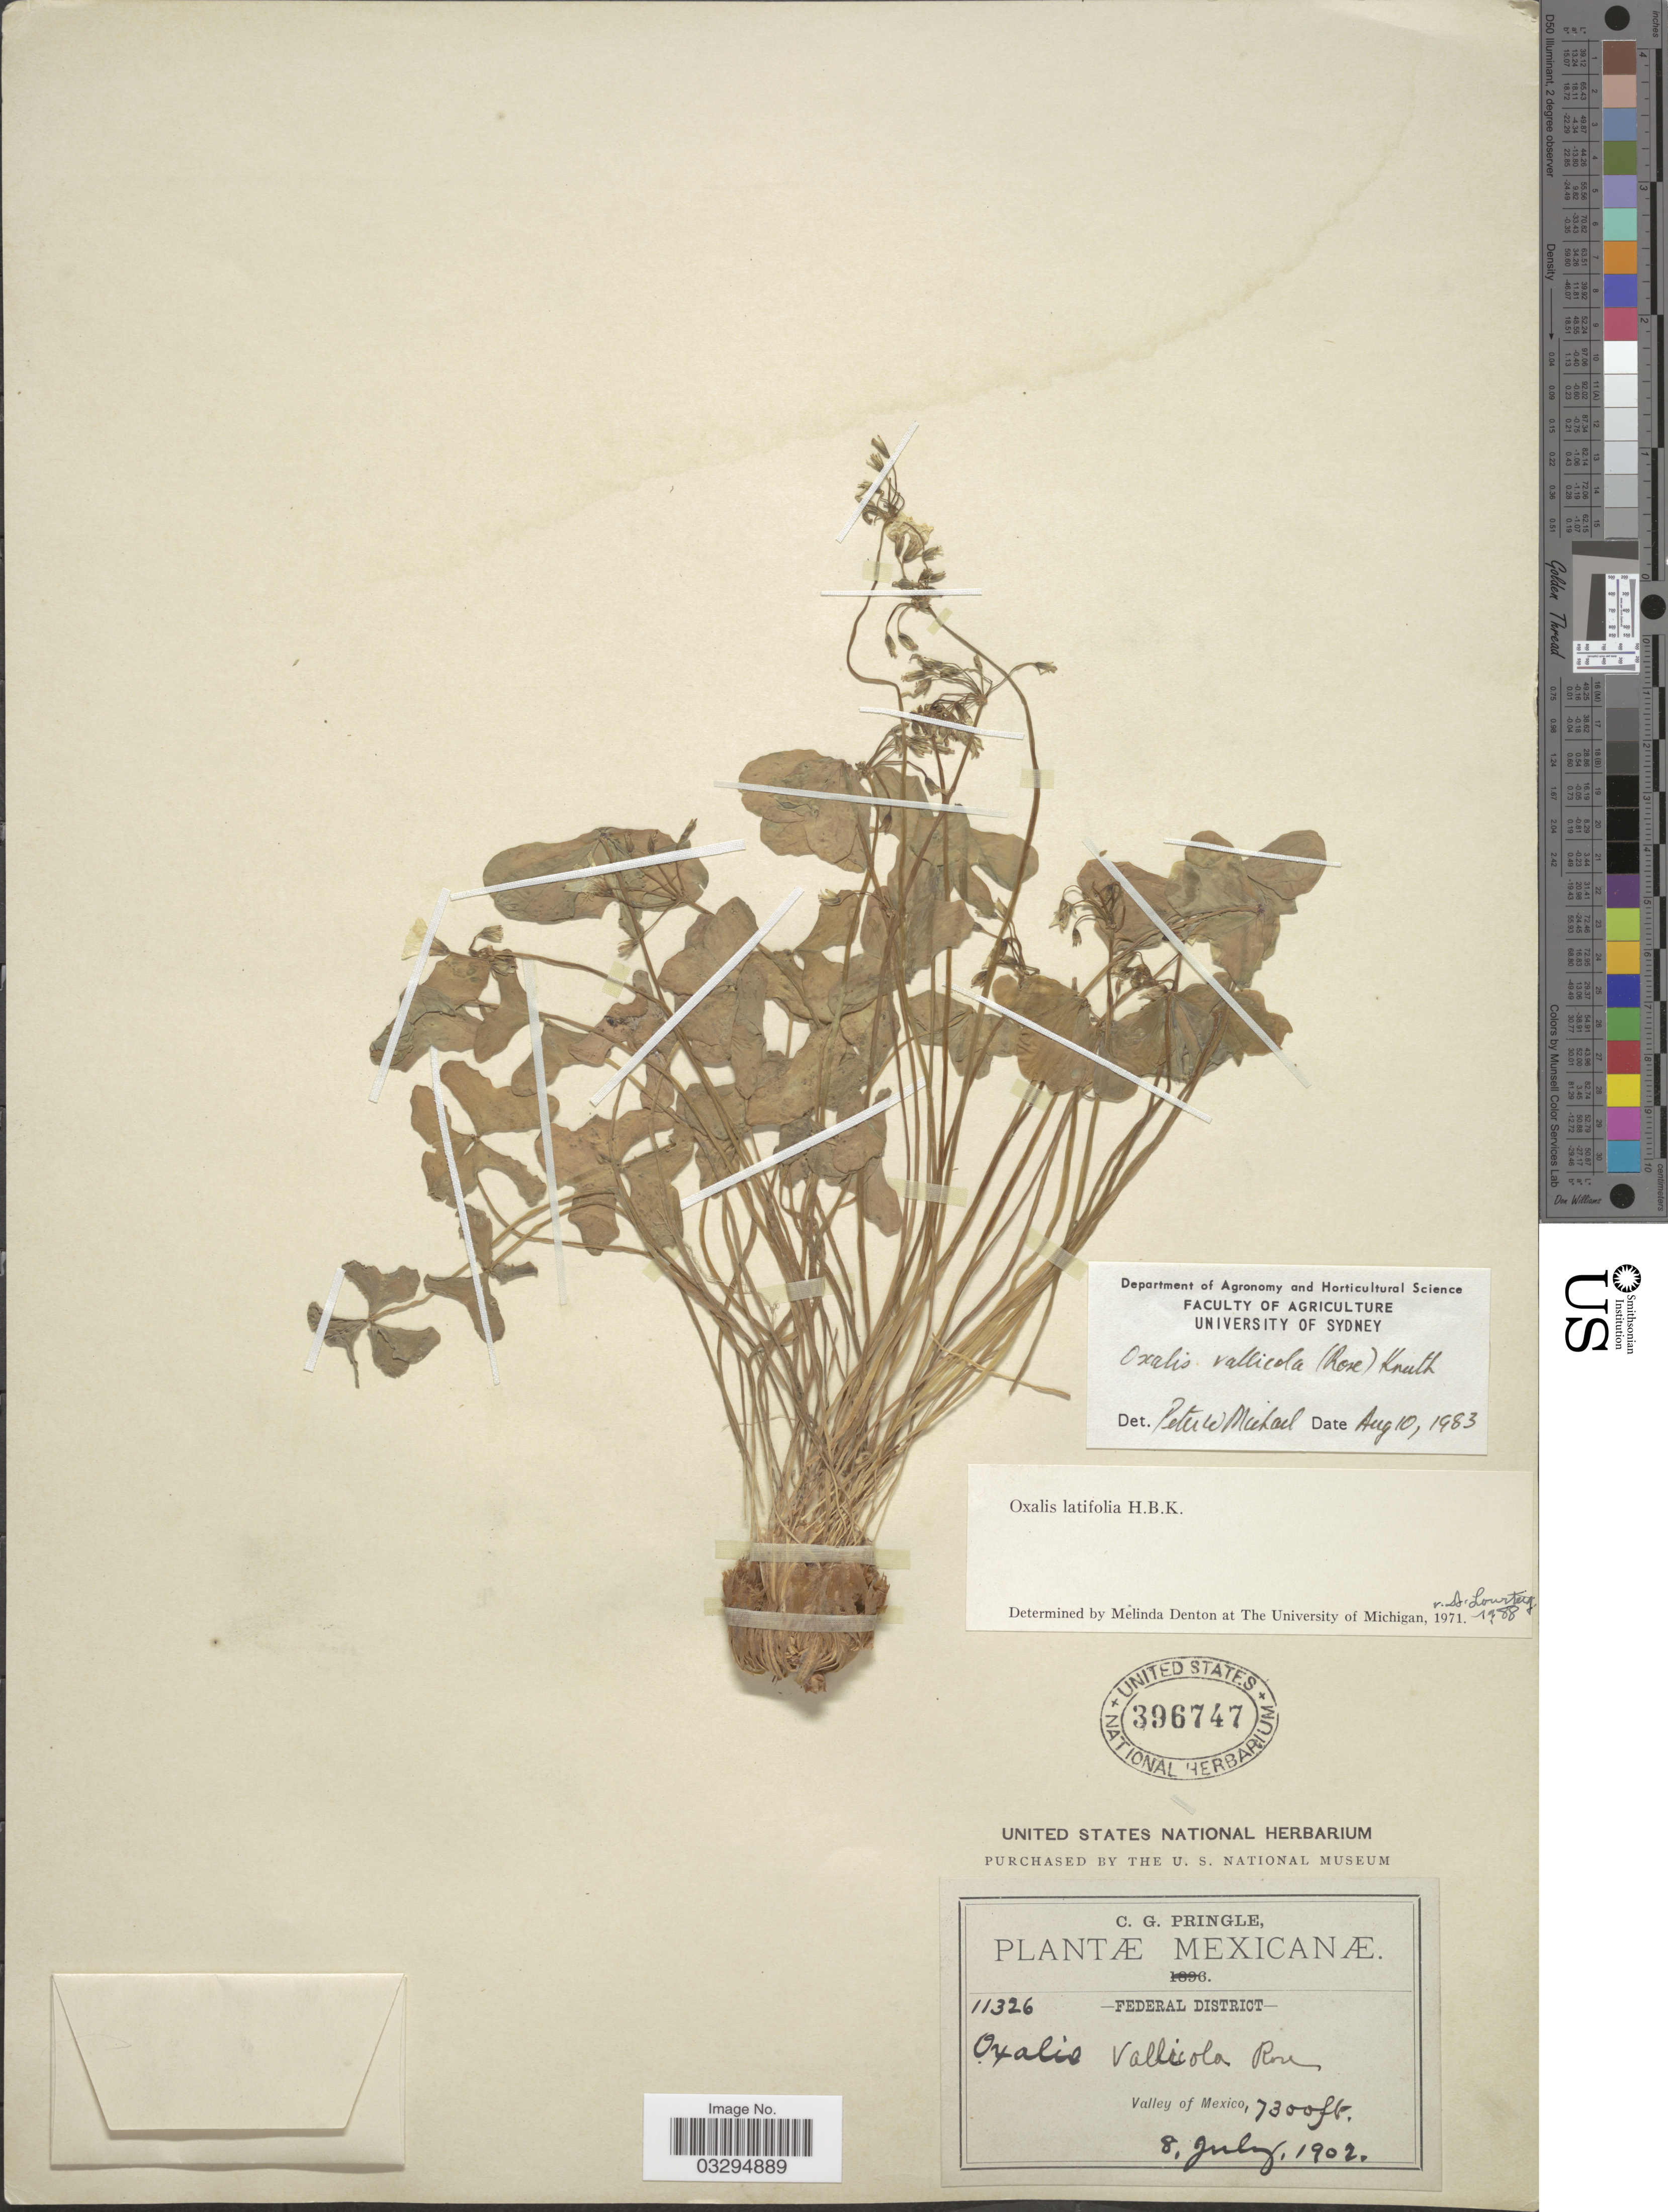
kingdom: Plantae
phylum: Tracheophyta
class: Magnoliopsida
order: Oxalidales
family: Oxalidaceae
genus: Oxalis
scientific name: Oxalis latifolia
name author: Kunth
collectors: C. G. Pringle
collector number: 11326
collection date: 1902-07-08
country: Mexico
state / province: Distrito Federal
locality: Federal District, Valley of Mexico.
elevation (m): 2225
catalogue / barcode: US 396747